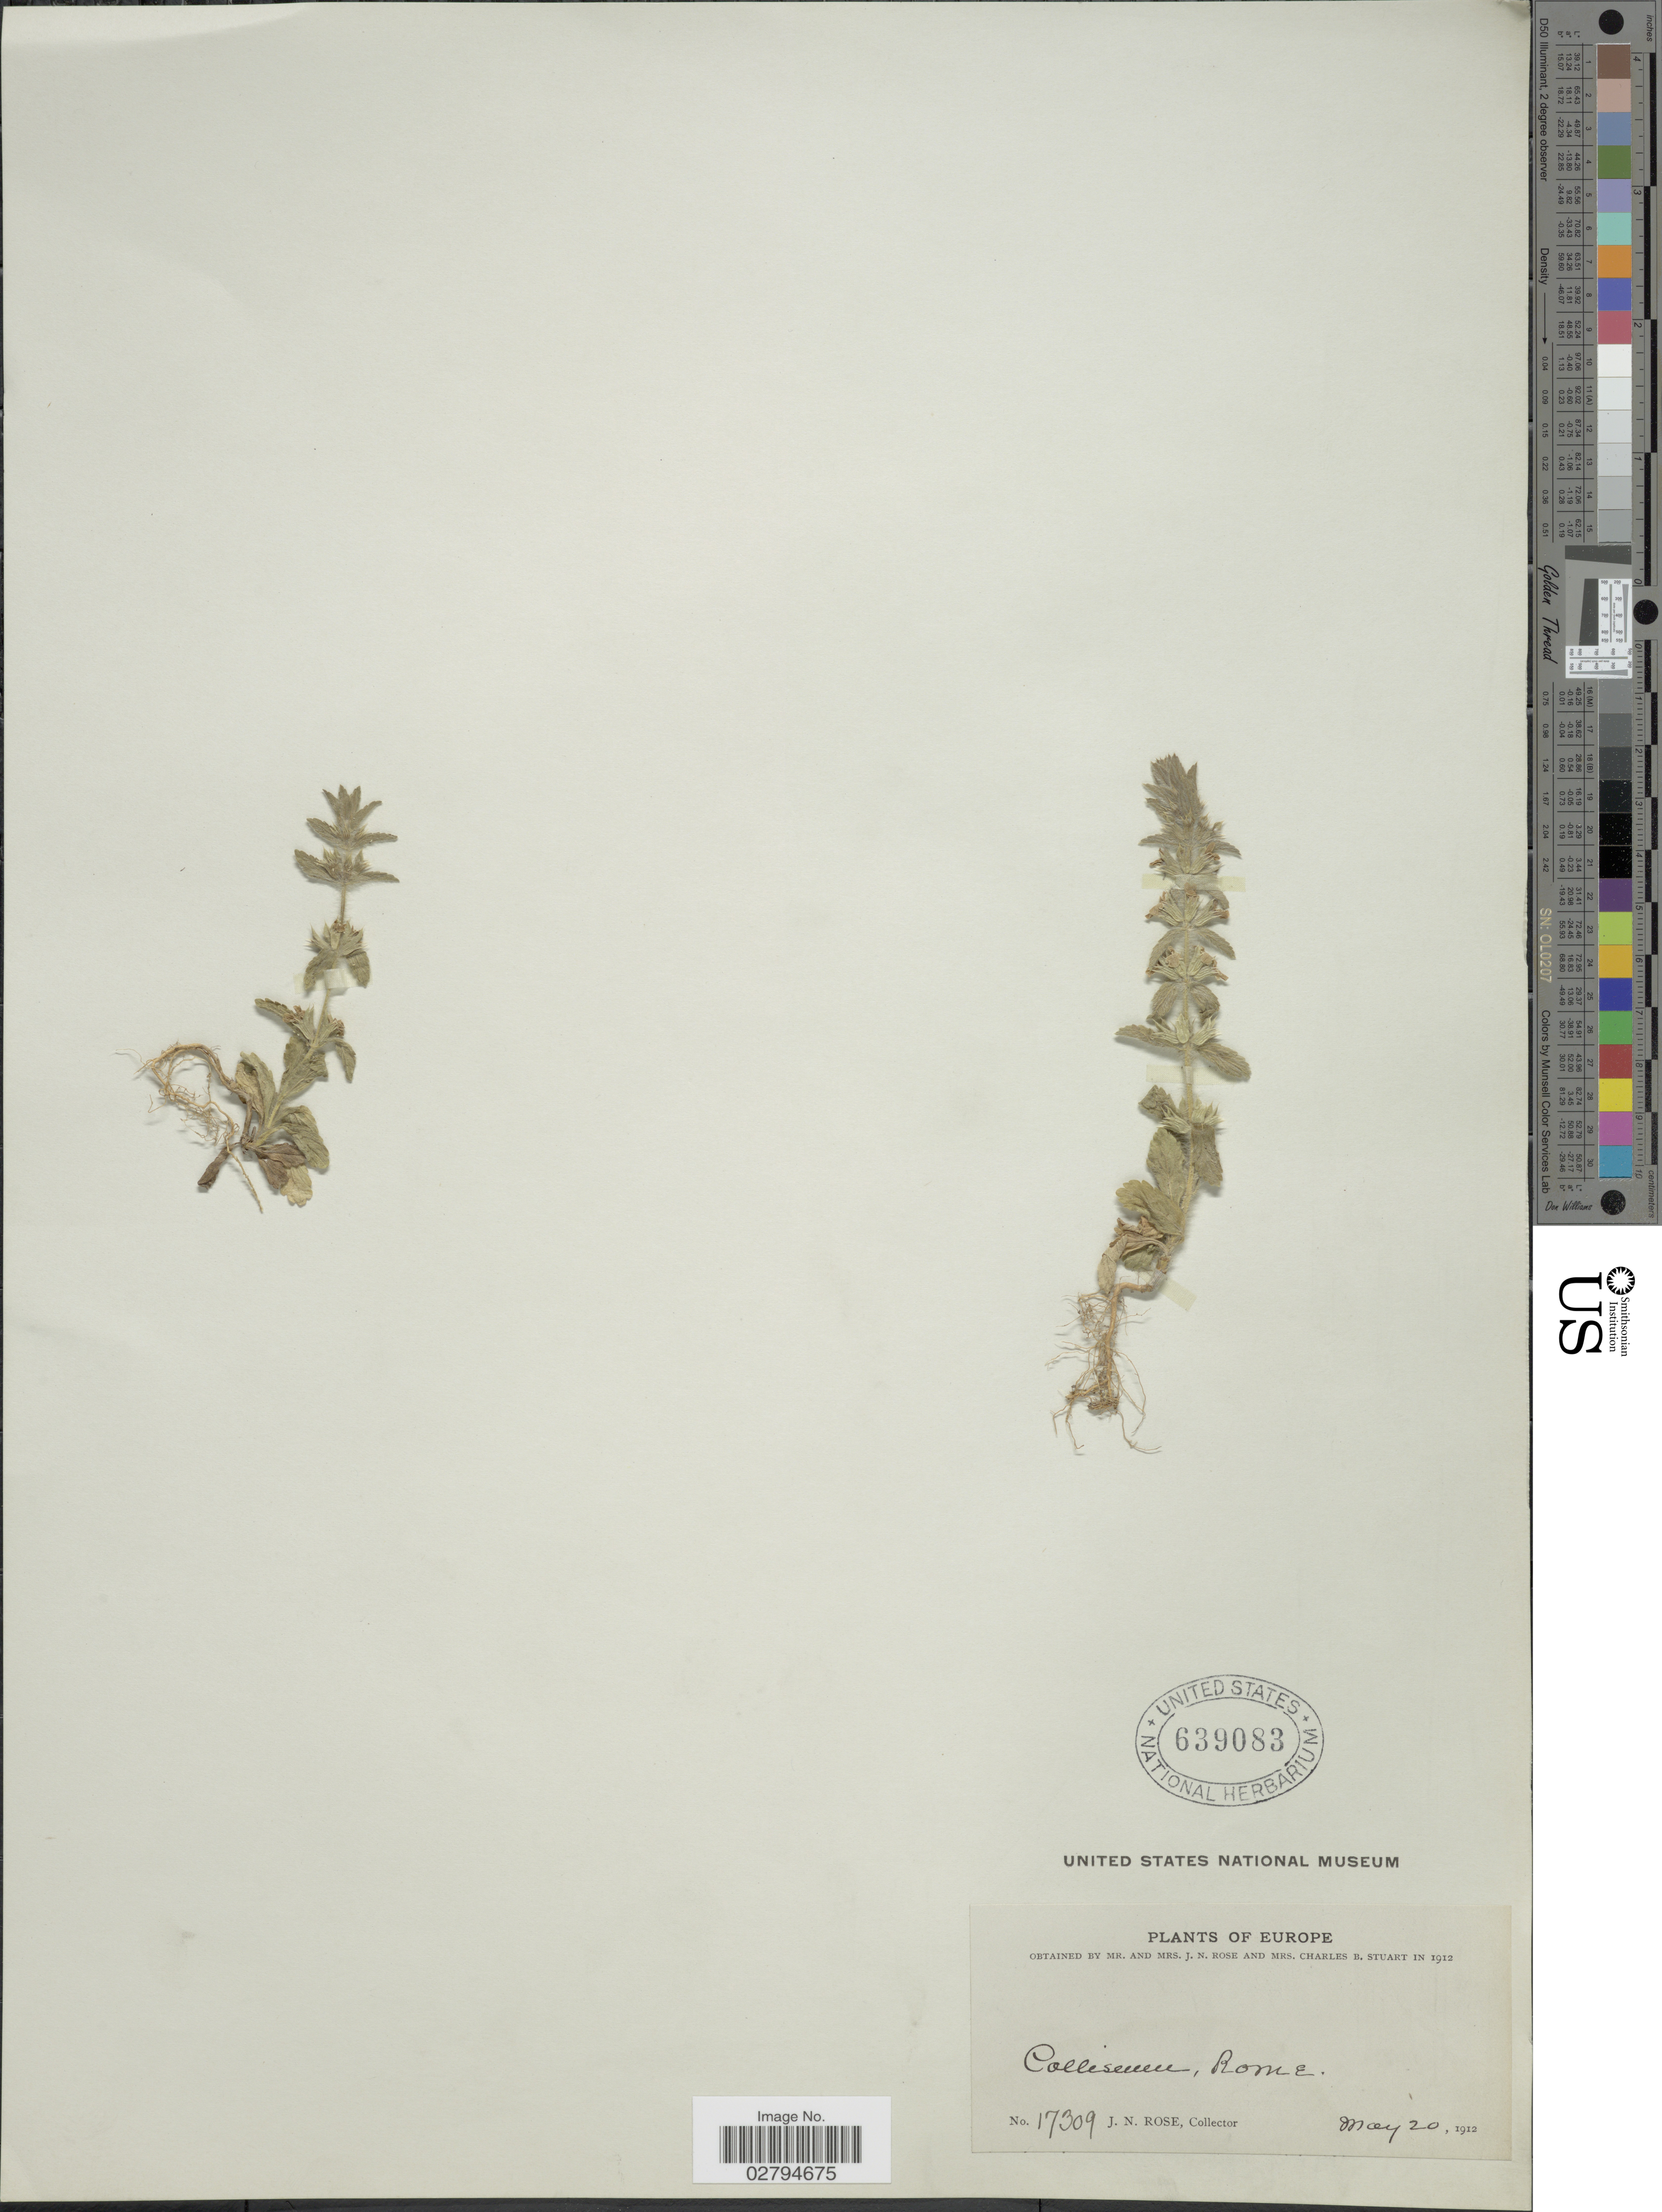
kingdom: Plantae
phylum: Tracheophyta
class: Magnoliopsida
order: Lamiales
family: Lamiaceae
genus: Galeopsis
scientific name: Galeopsis sp.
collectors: J. N. Rose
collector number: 17309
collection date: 1912-05-20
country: Italy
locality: Europe. Colliseum, Rome.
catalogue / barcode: US 639083